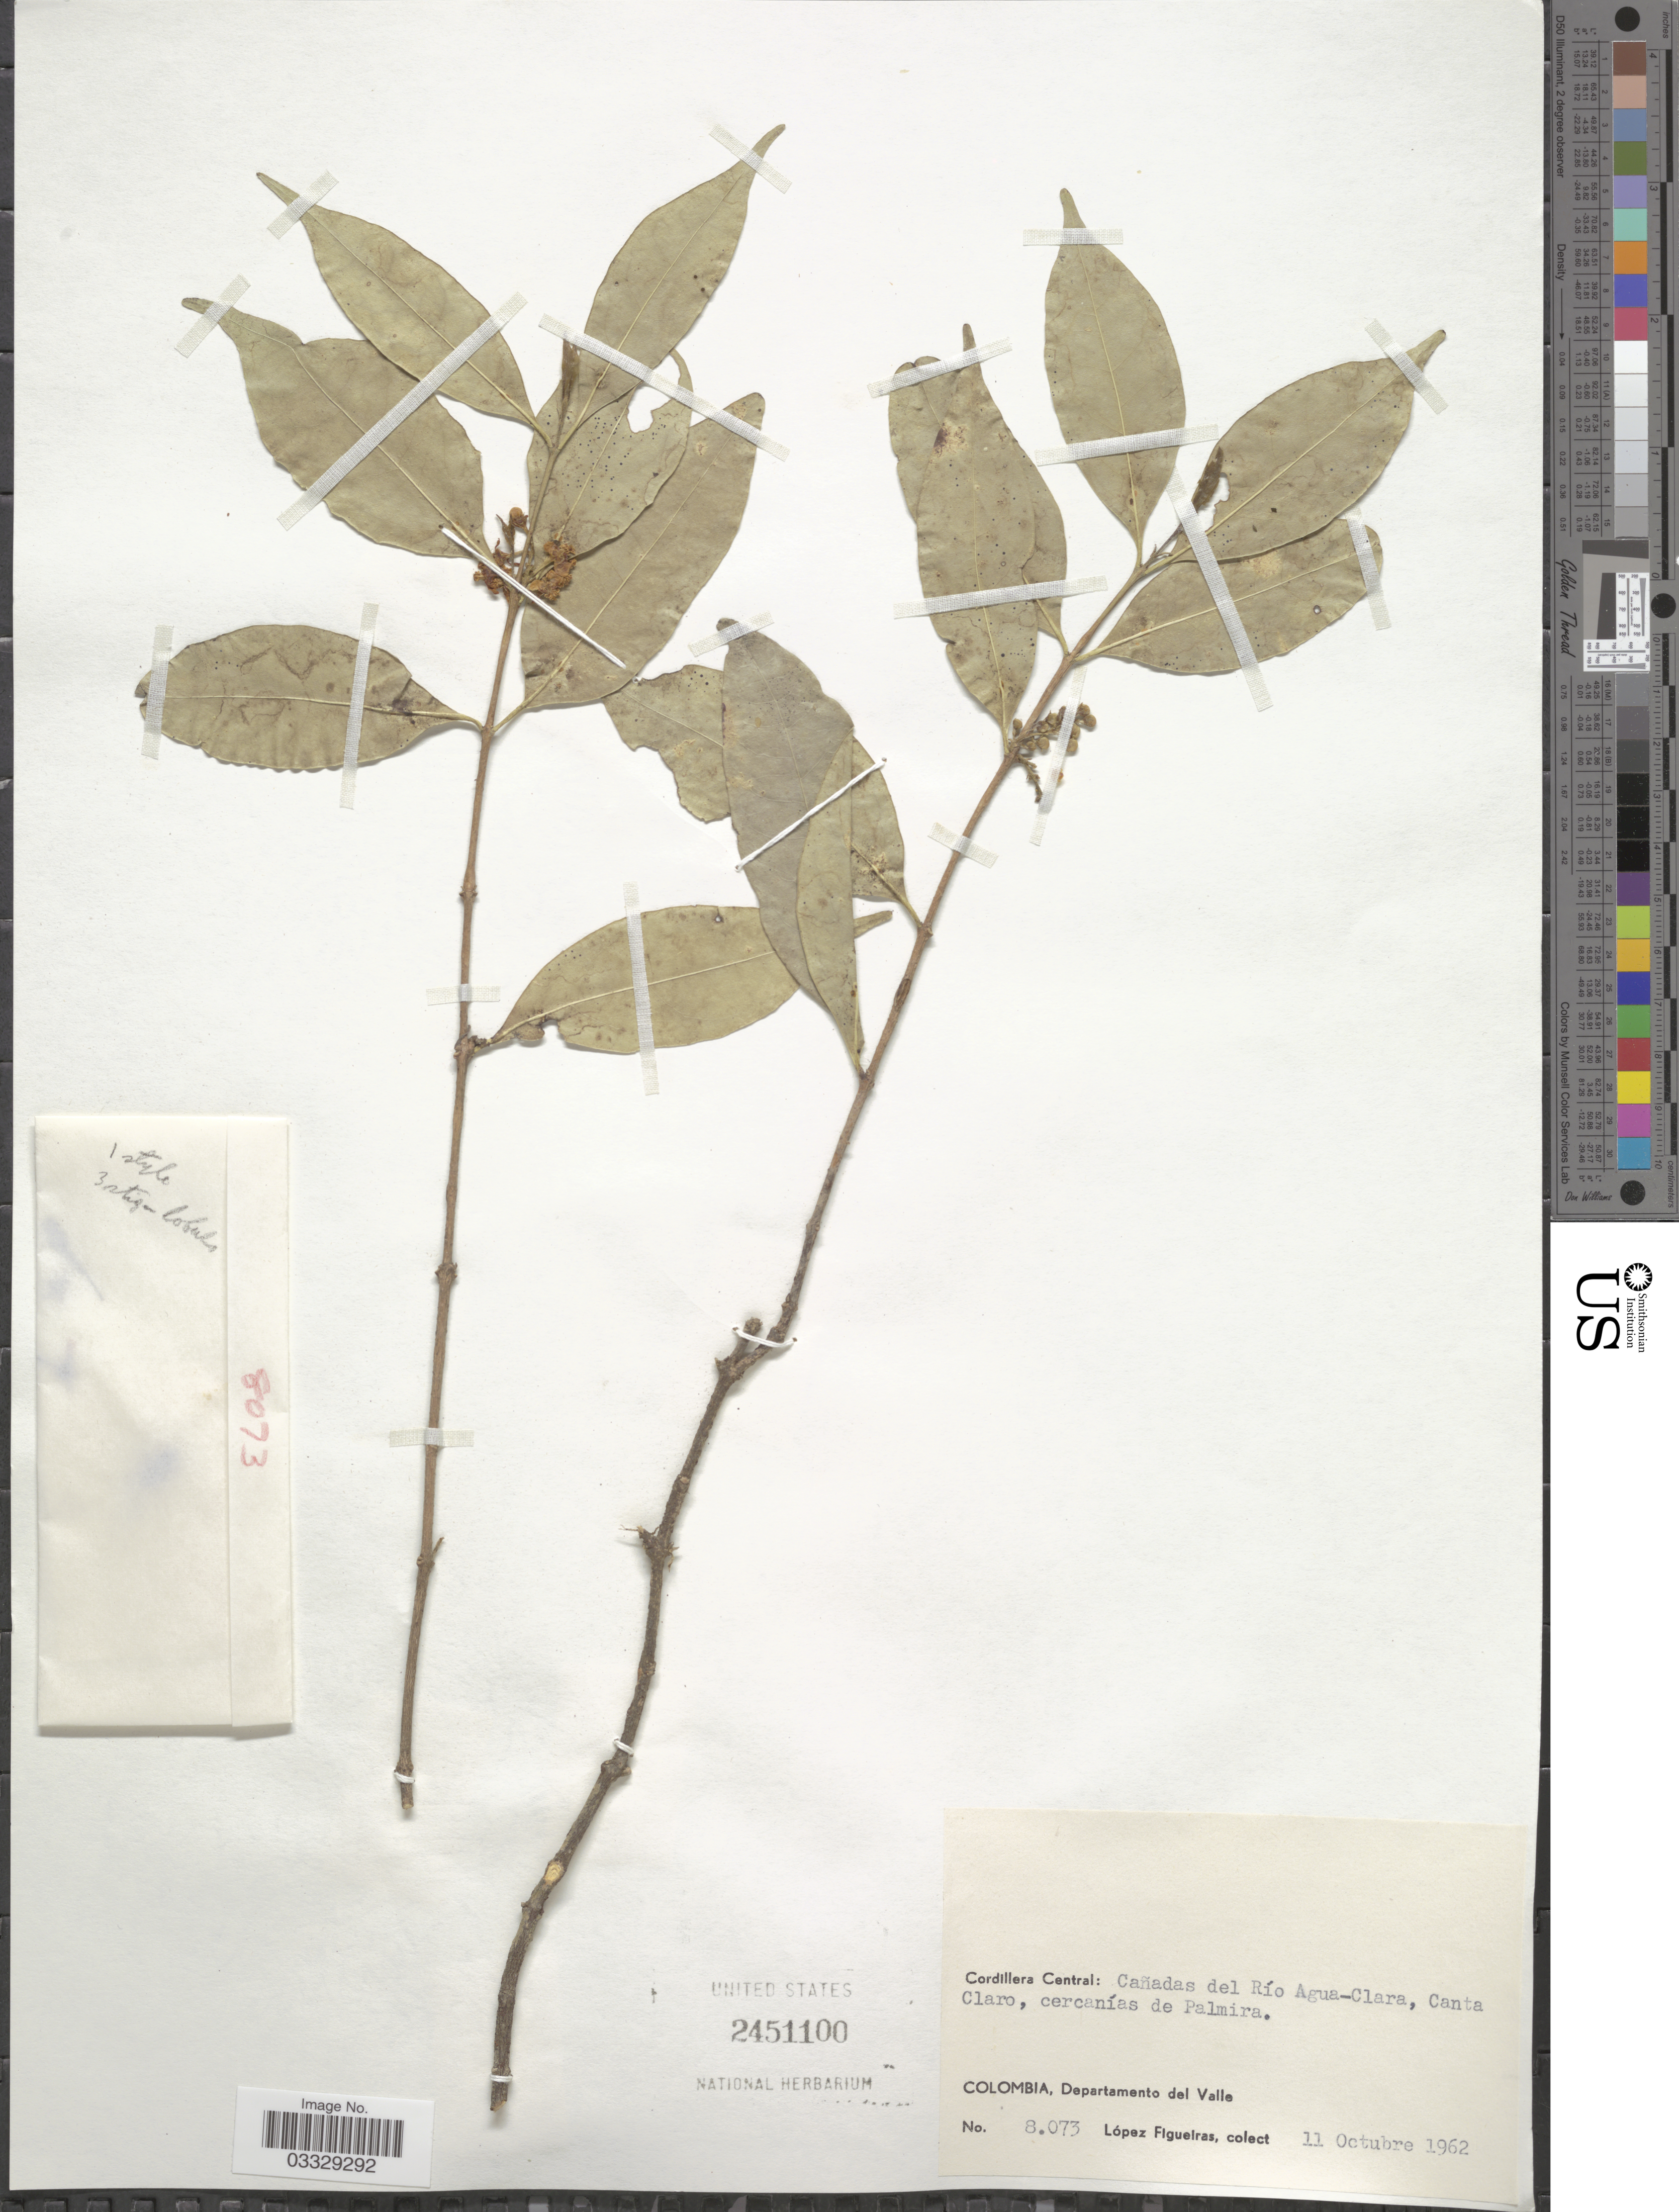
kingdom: Plantae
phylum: Tracheophyta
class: Magnoliopsida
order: Malpighiales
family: Malpighiaceae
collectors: M. López Figueiras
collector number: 8073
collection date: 1962-10-11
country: Colombia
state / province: Valle del Cauca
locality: Cordillera Central: Cañadas del Río Agua-Clara, Canta Claro, cercanías de Palmira. Departamento del Valle.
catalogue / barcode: US 2451100